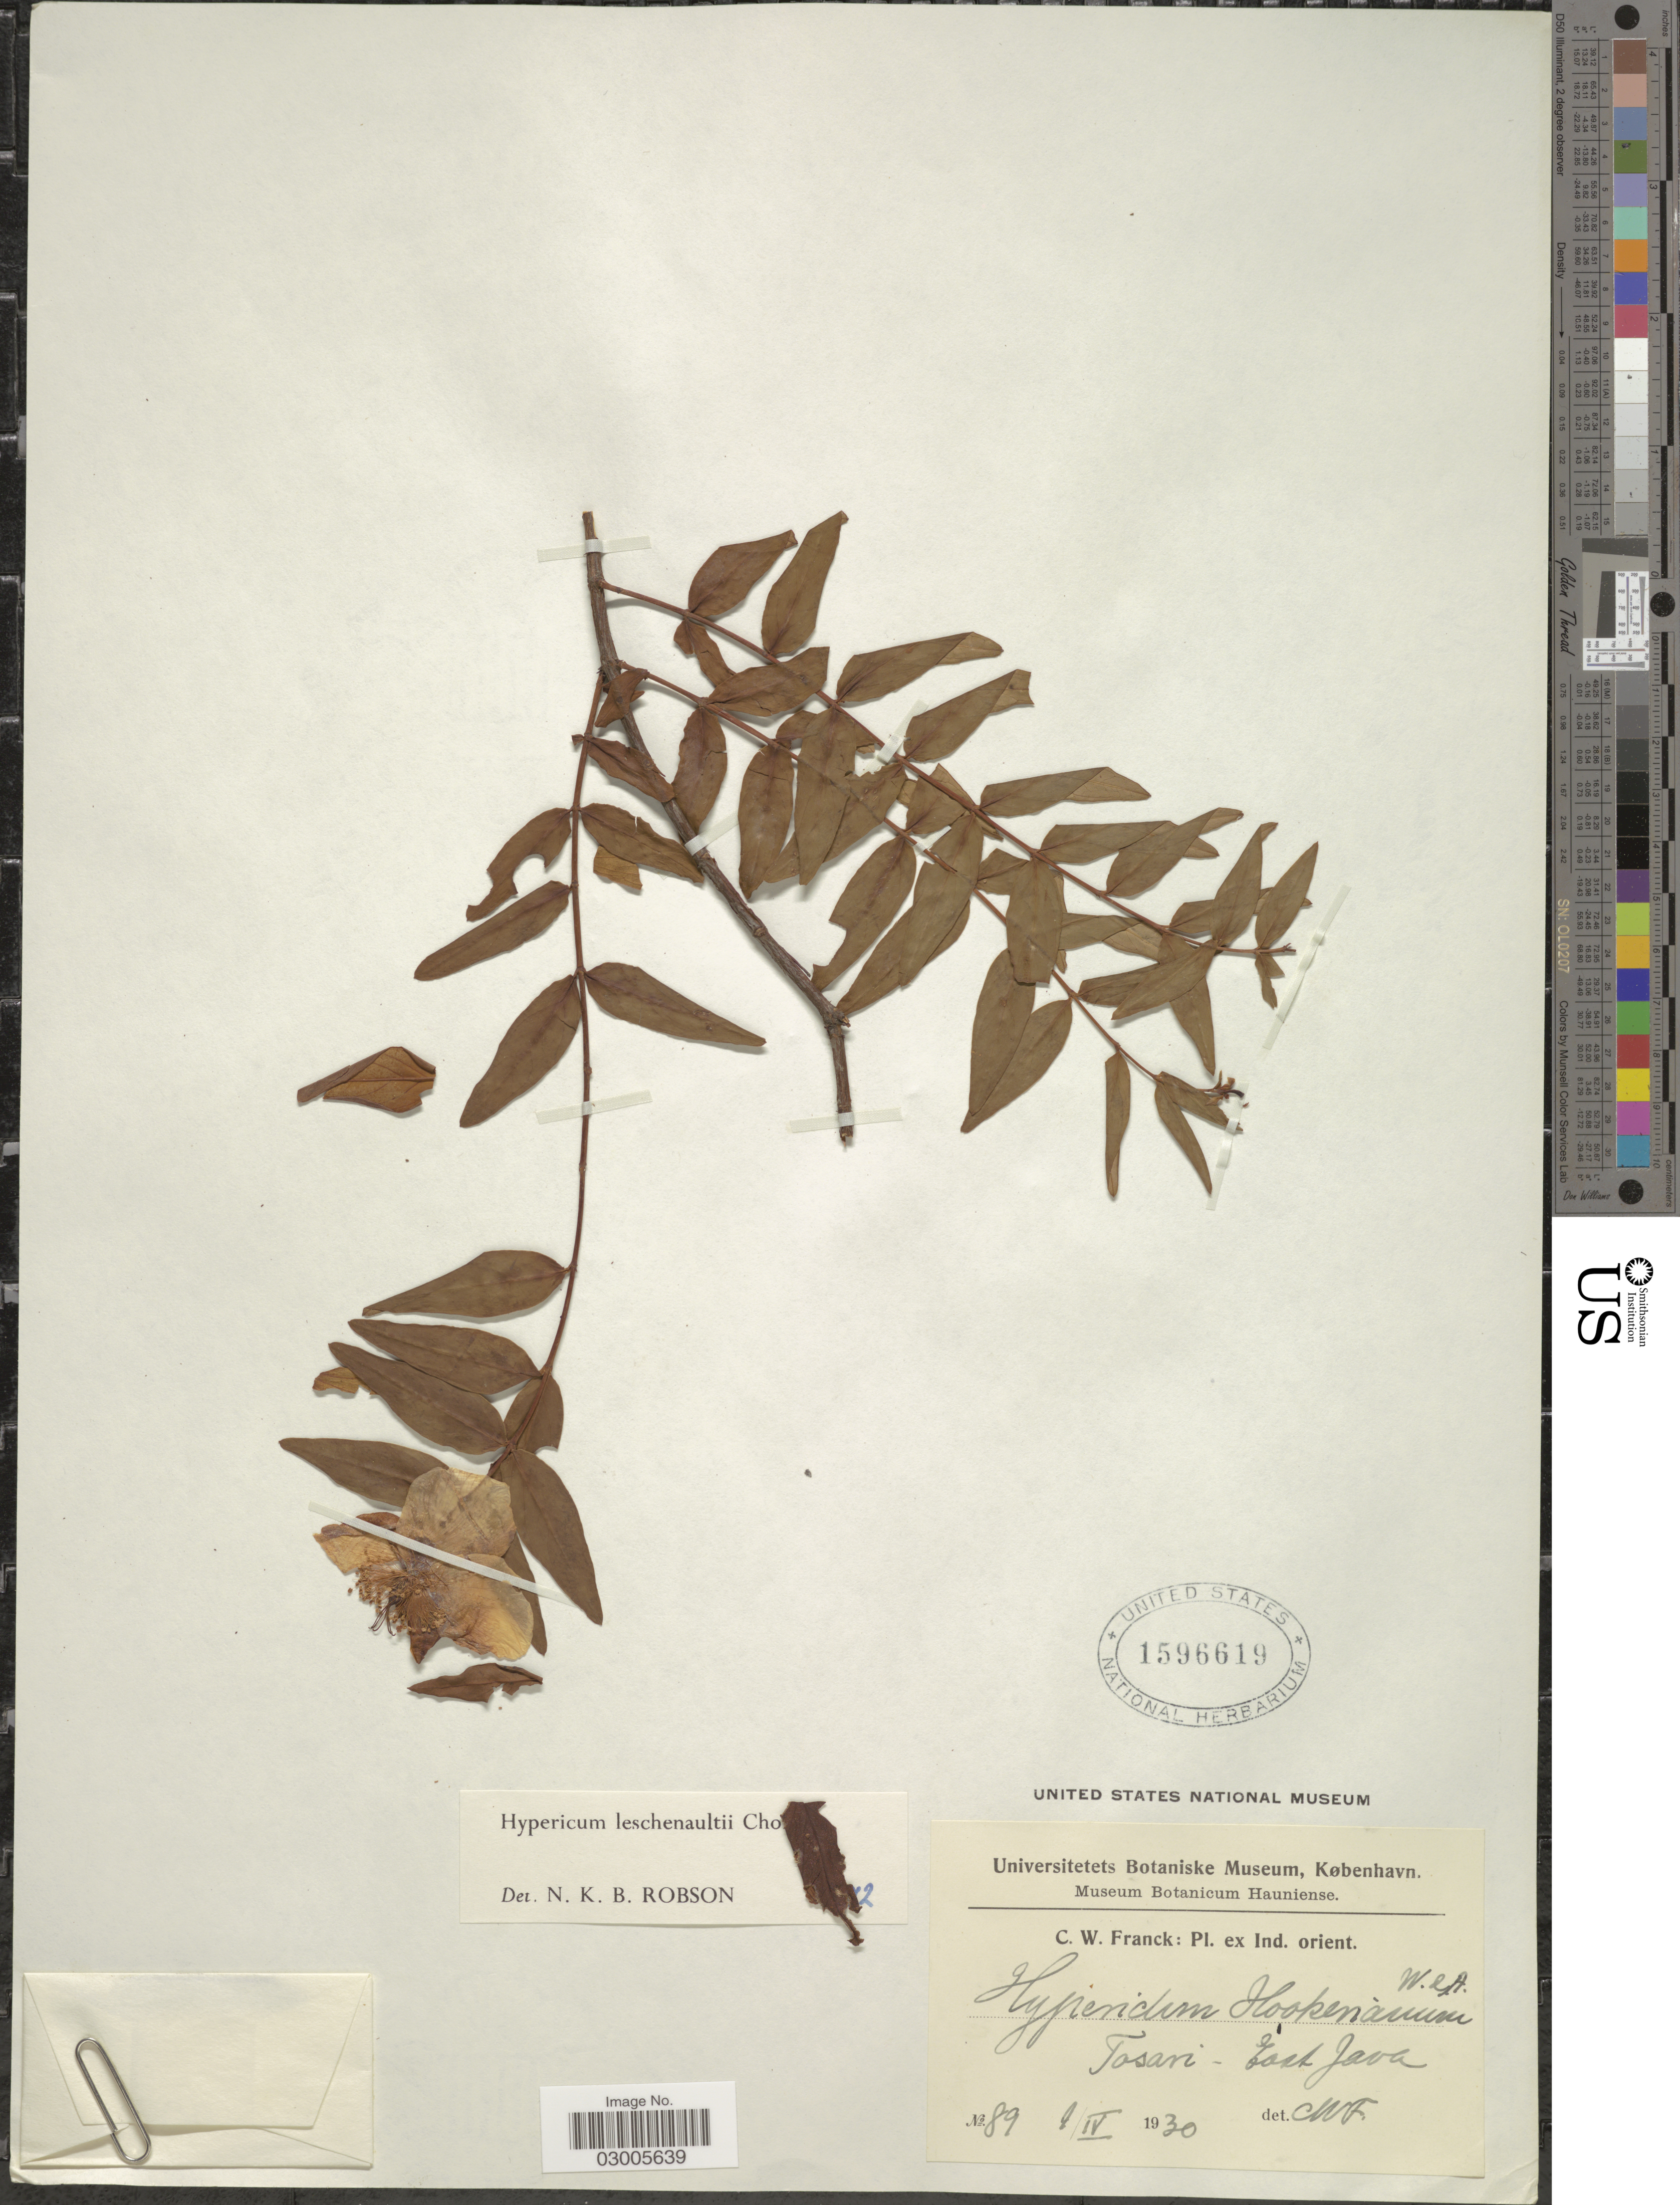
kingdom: Plantae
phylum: Tracheophyta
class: Magnoliopsida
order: Malpighiales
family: Hypericaceae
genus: Hypericum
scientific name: Hypericum leschenaultii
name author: Choisy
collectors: C. Franck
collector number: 89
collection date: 1930-04-08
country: Indonesia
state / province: Java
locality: Tosari - East Java.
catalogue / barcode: US 1596619